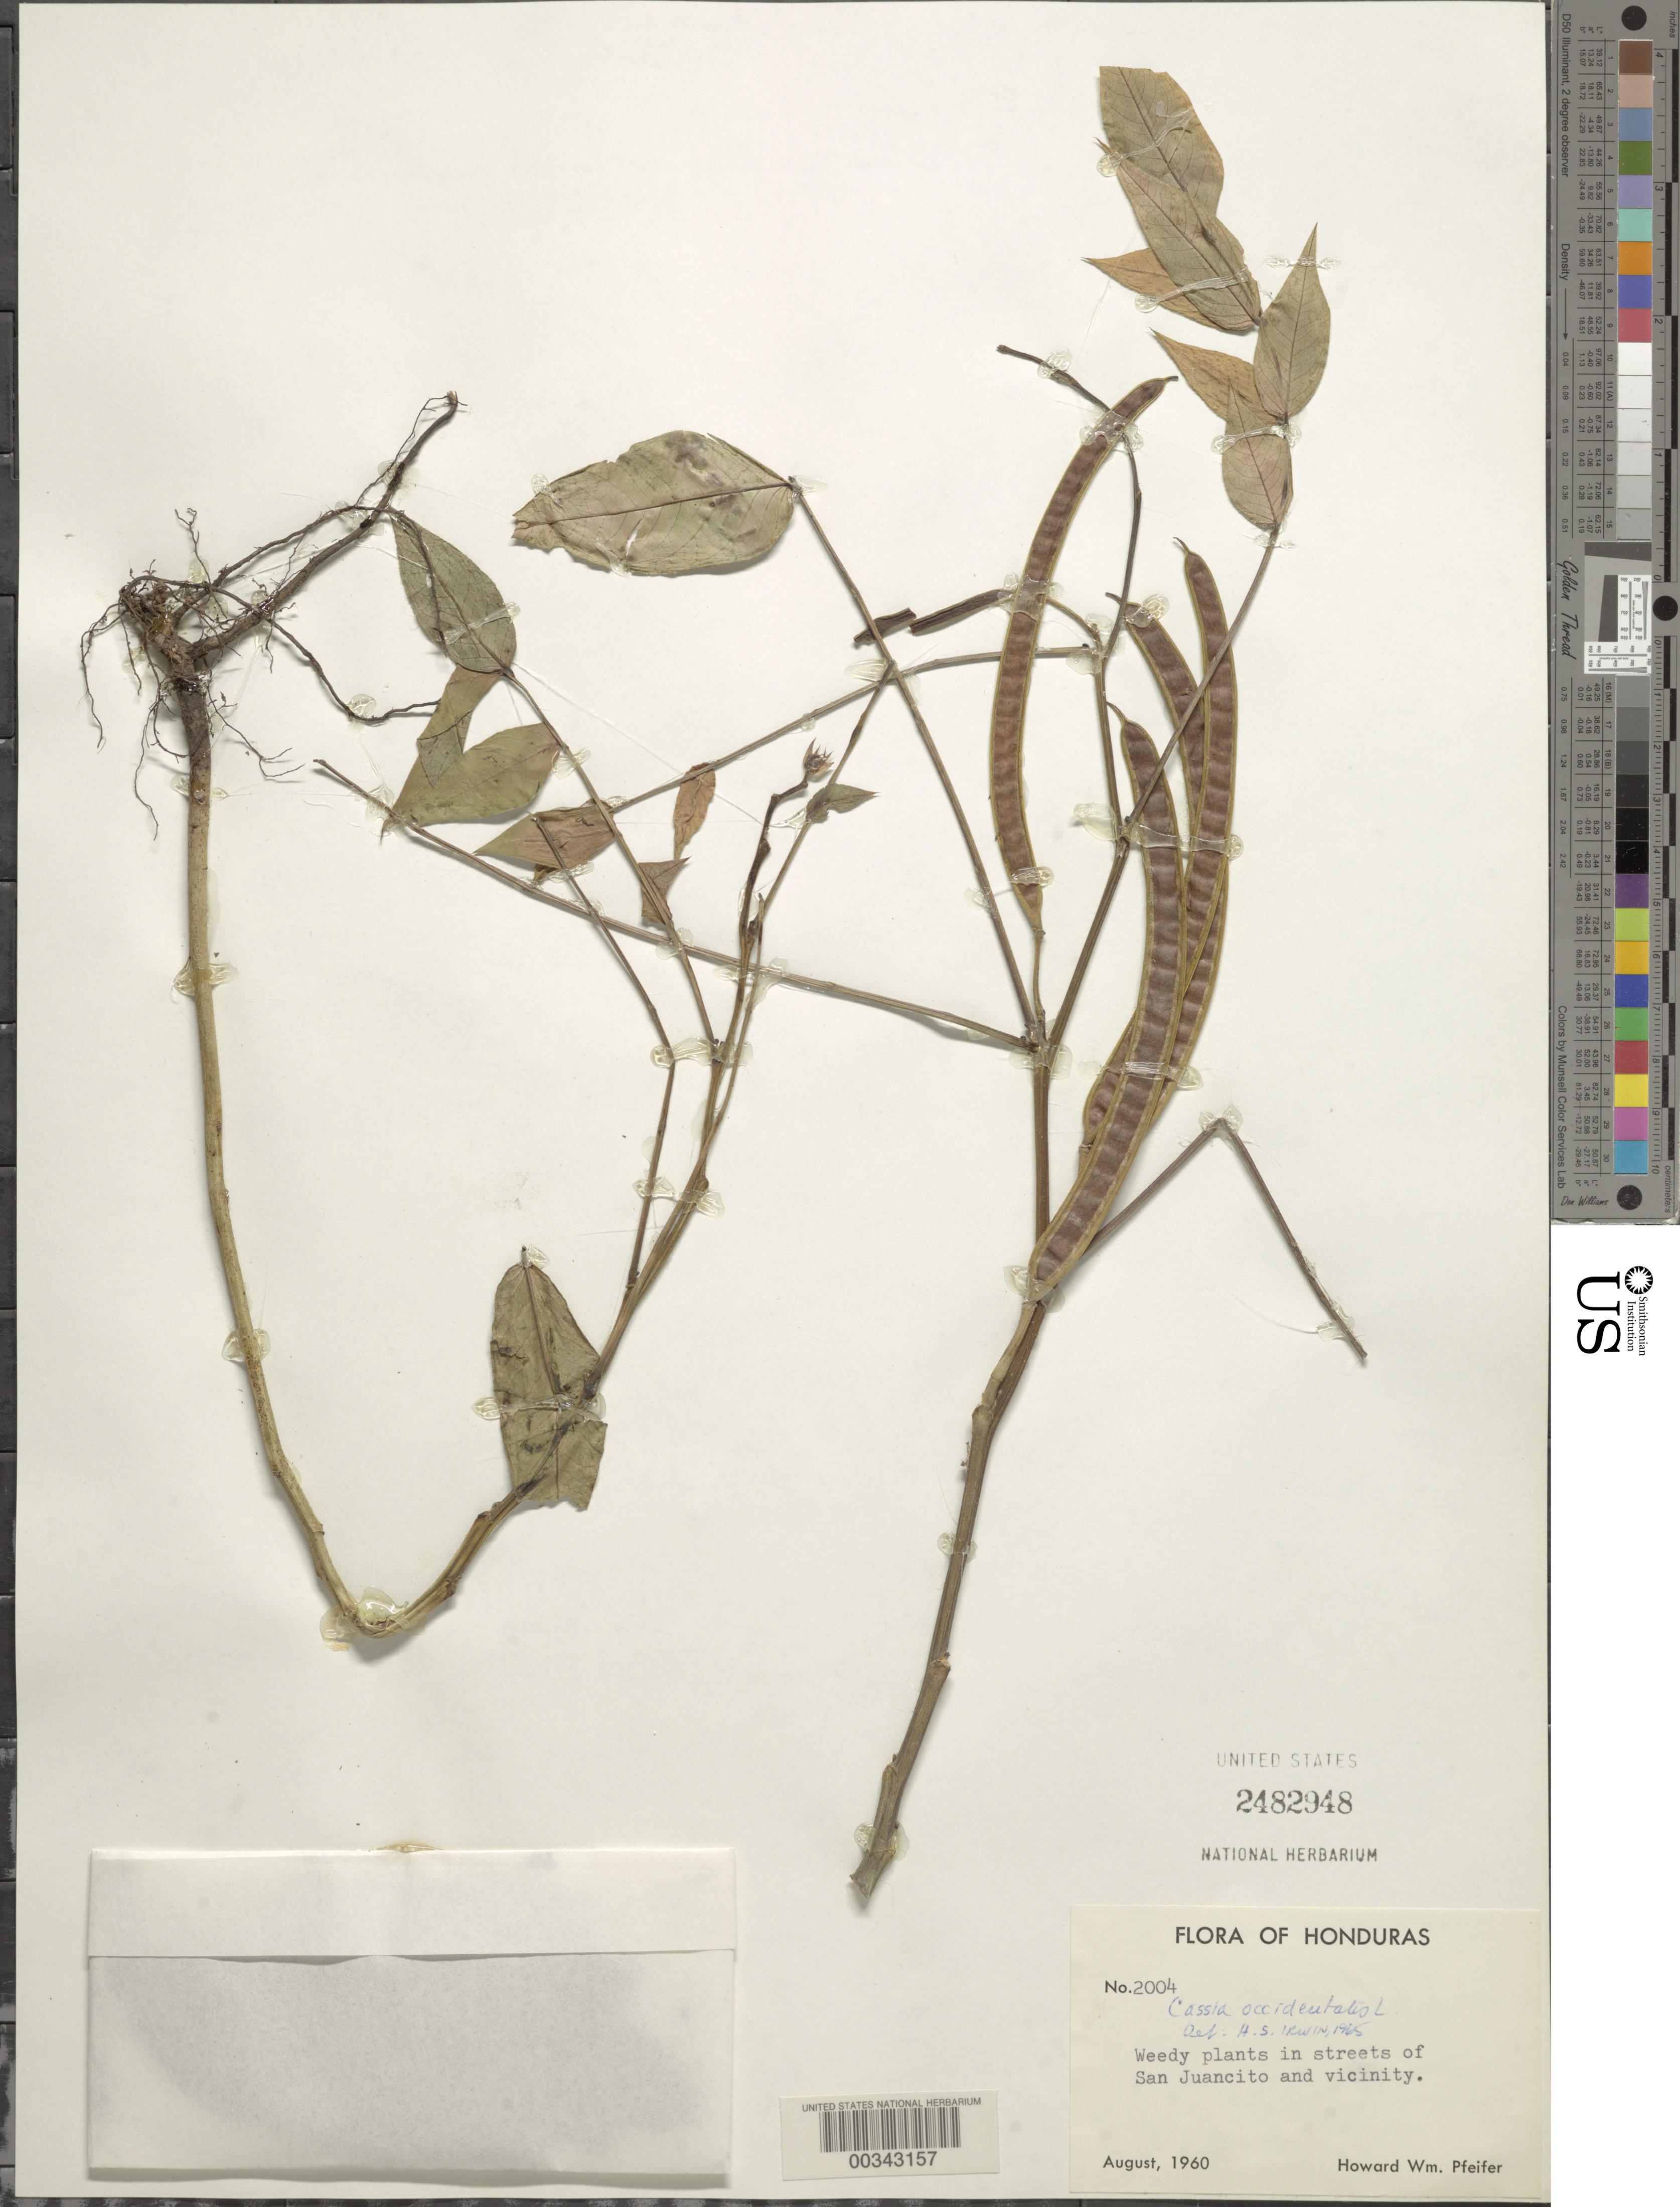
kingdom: Plantae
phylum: Tracheophyta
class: Magnoliopsida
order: Fabales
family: Fabaceae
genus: Senna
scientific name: Senna occidentalis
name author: (L.) Link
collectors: H. W. Pfeifer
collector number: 2004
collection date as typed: Aug 1960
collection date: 1960-08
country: Honduras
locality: San Juancito and vicinity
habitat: Streets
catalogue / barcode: US 2482948